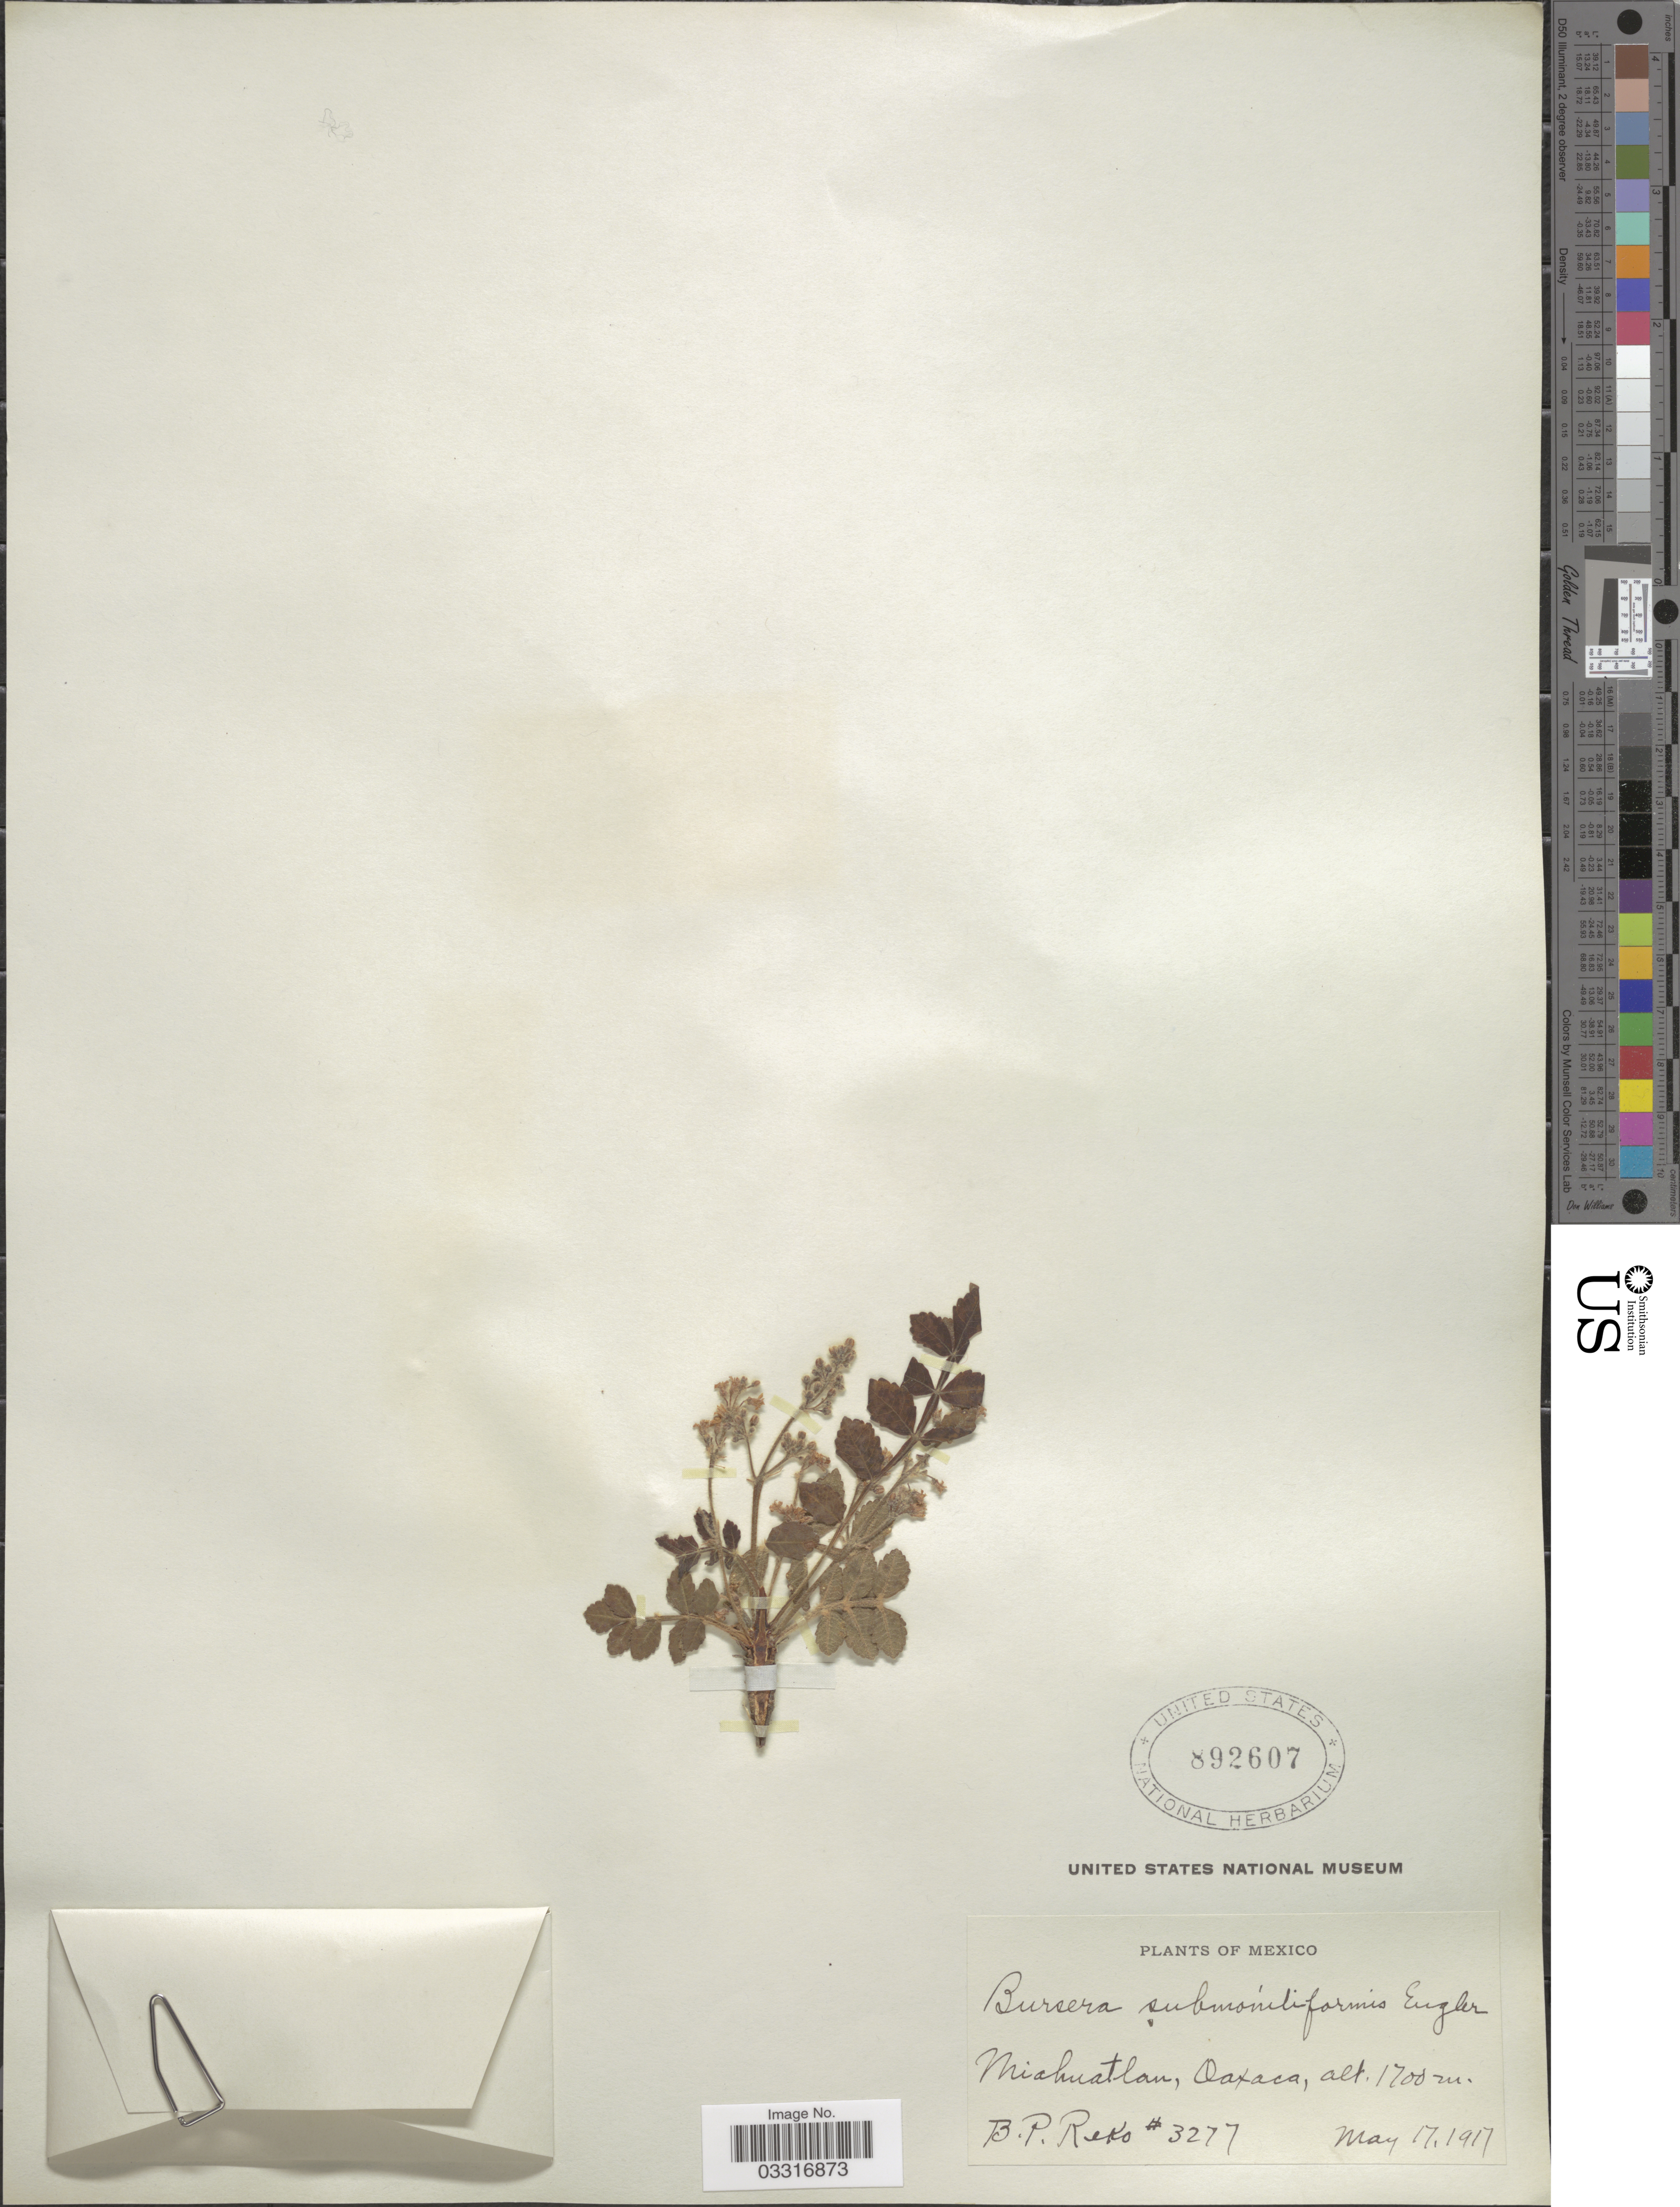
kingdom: Plantae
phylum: Tracheophyta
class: Magnoliopsida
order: Sapindales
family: Burseraceae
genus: Bursera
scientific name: Bursera submoniliformis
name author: Engl. in A. DC.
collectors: B. P. Reko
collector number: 3277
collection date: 1917-05-17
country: Mexico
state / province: Oaxaca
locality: Miahuatlan.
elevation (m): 1700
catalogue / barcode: US 892607